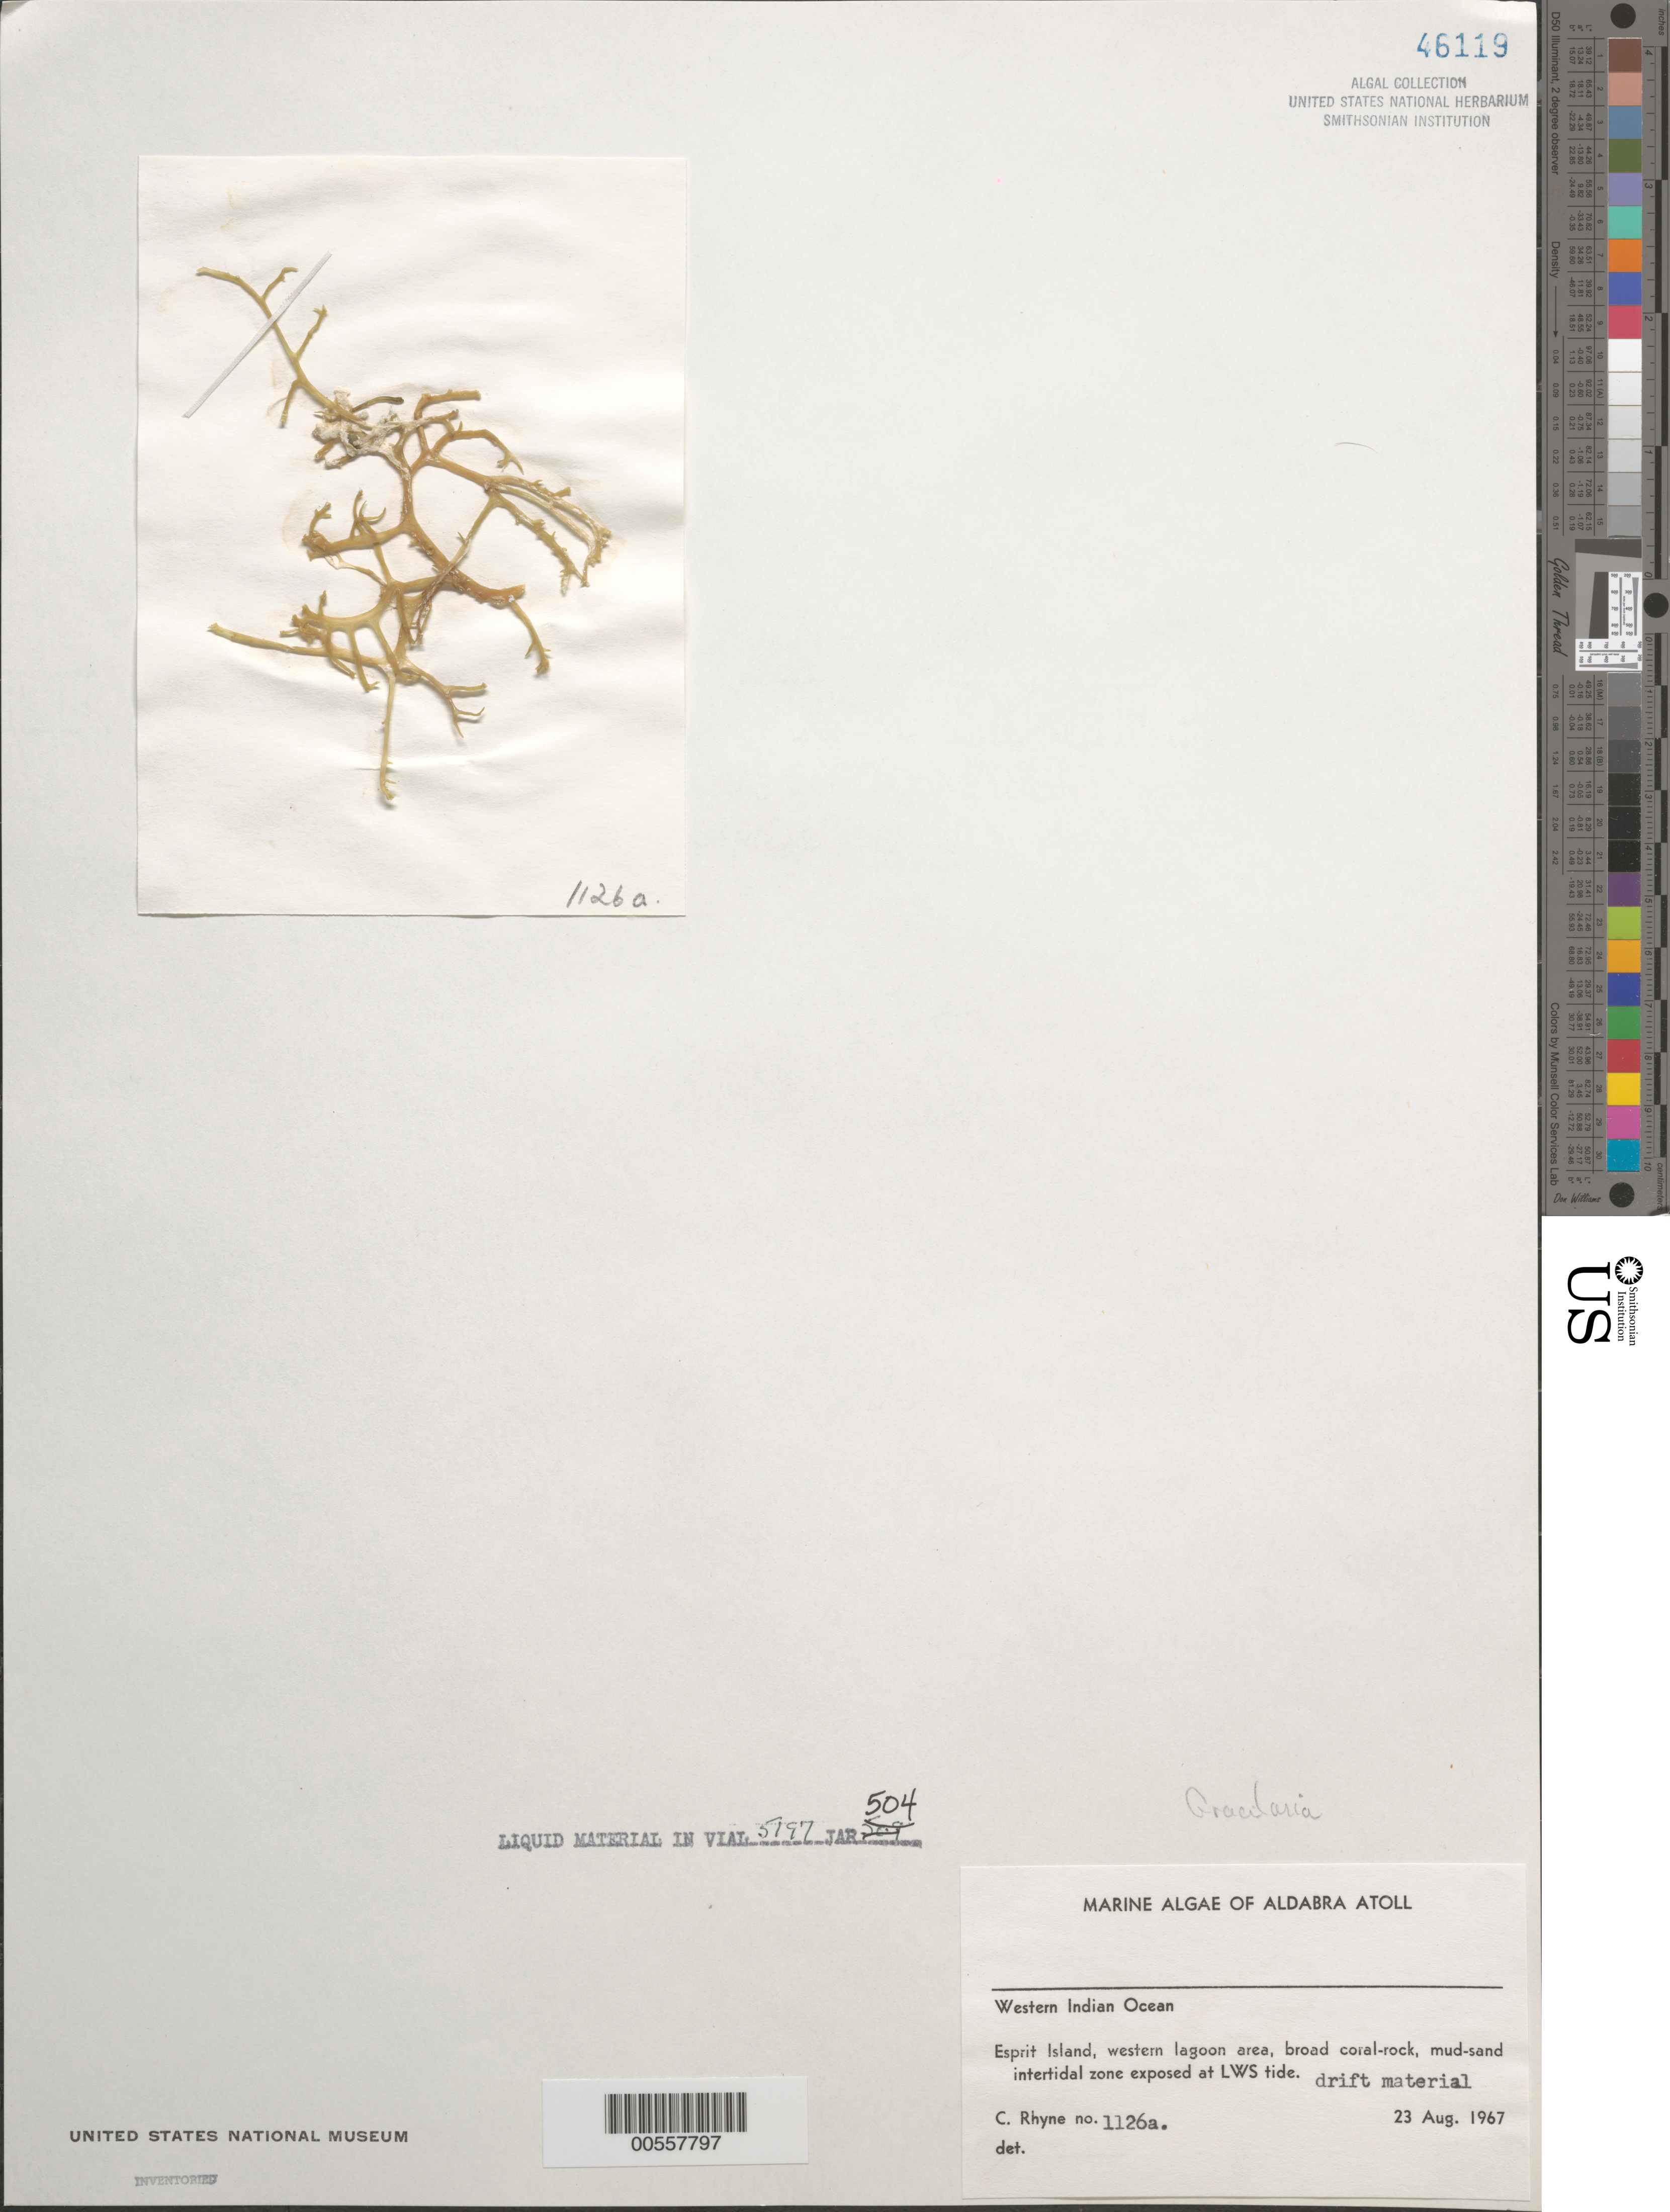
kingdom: Plantae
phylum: Rhodophyta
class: Florideophyceae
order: Gracilariales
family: Gracilariaceae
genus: Gracilaria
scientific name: Gracilaria sp.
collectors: C. Rhyne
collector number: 1126a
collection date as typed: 23 Aug 1967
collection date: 1967-08-23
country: Seychelles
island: Aldabra Atoll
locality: Ile Esprit, Western lagoon area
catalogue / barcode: US 46119